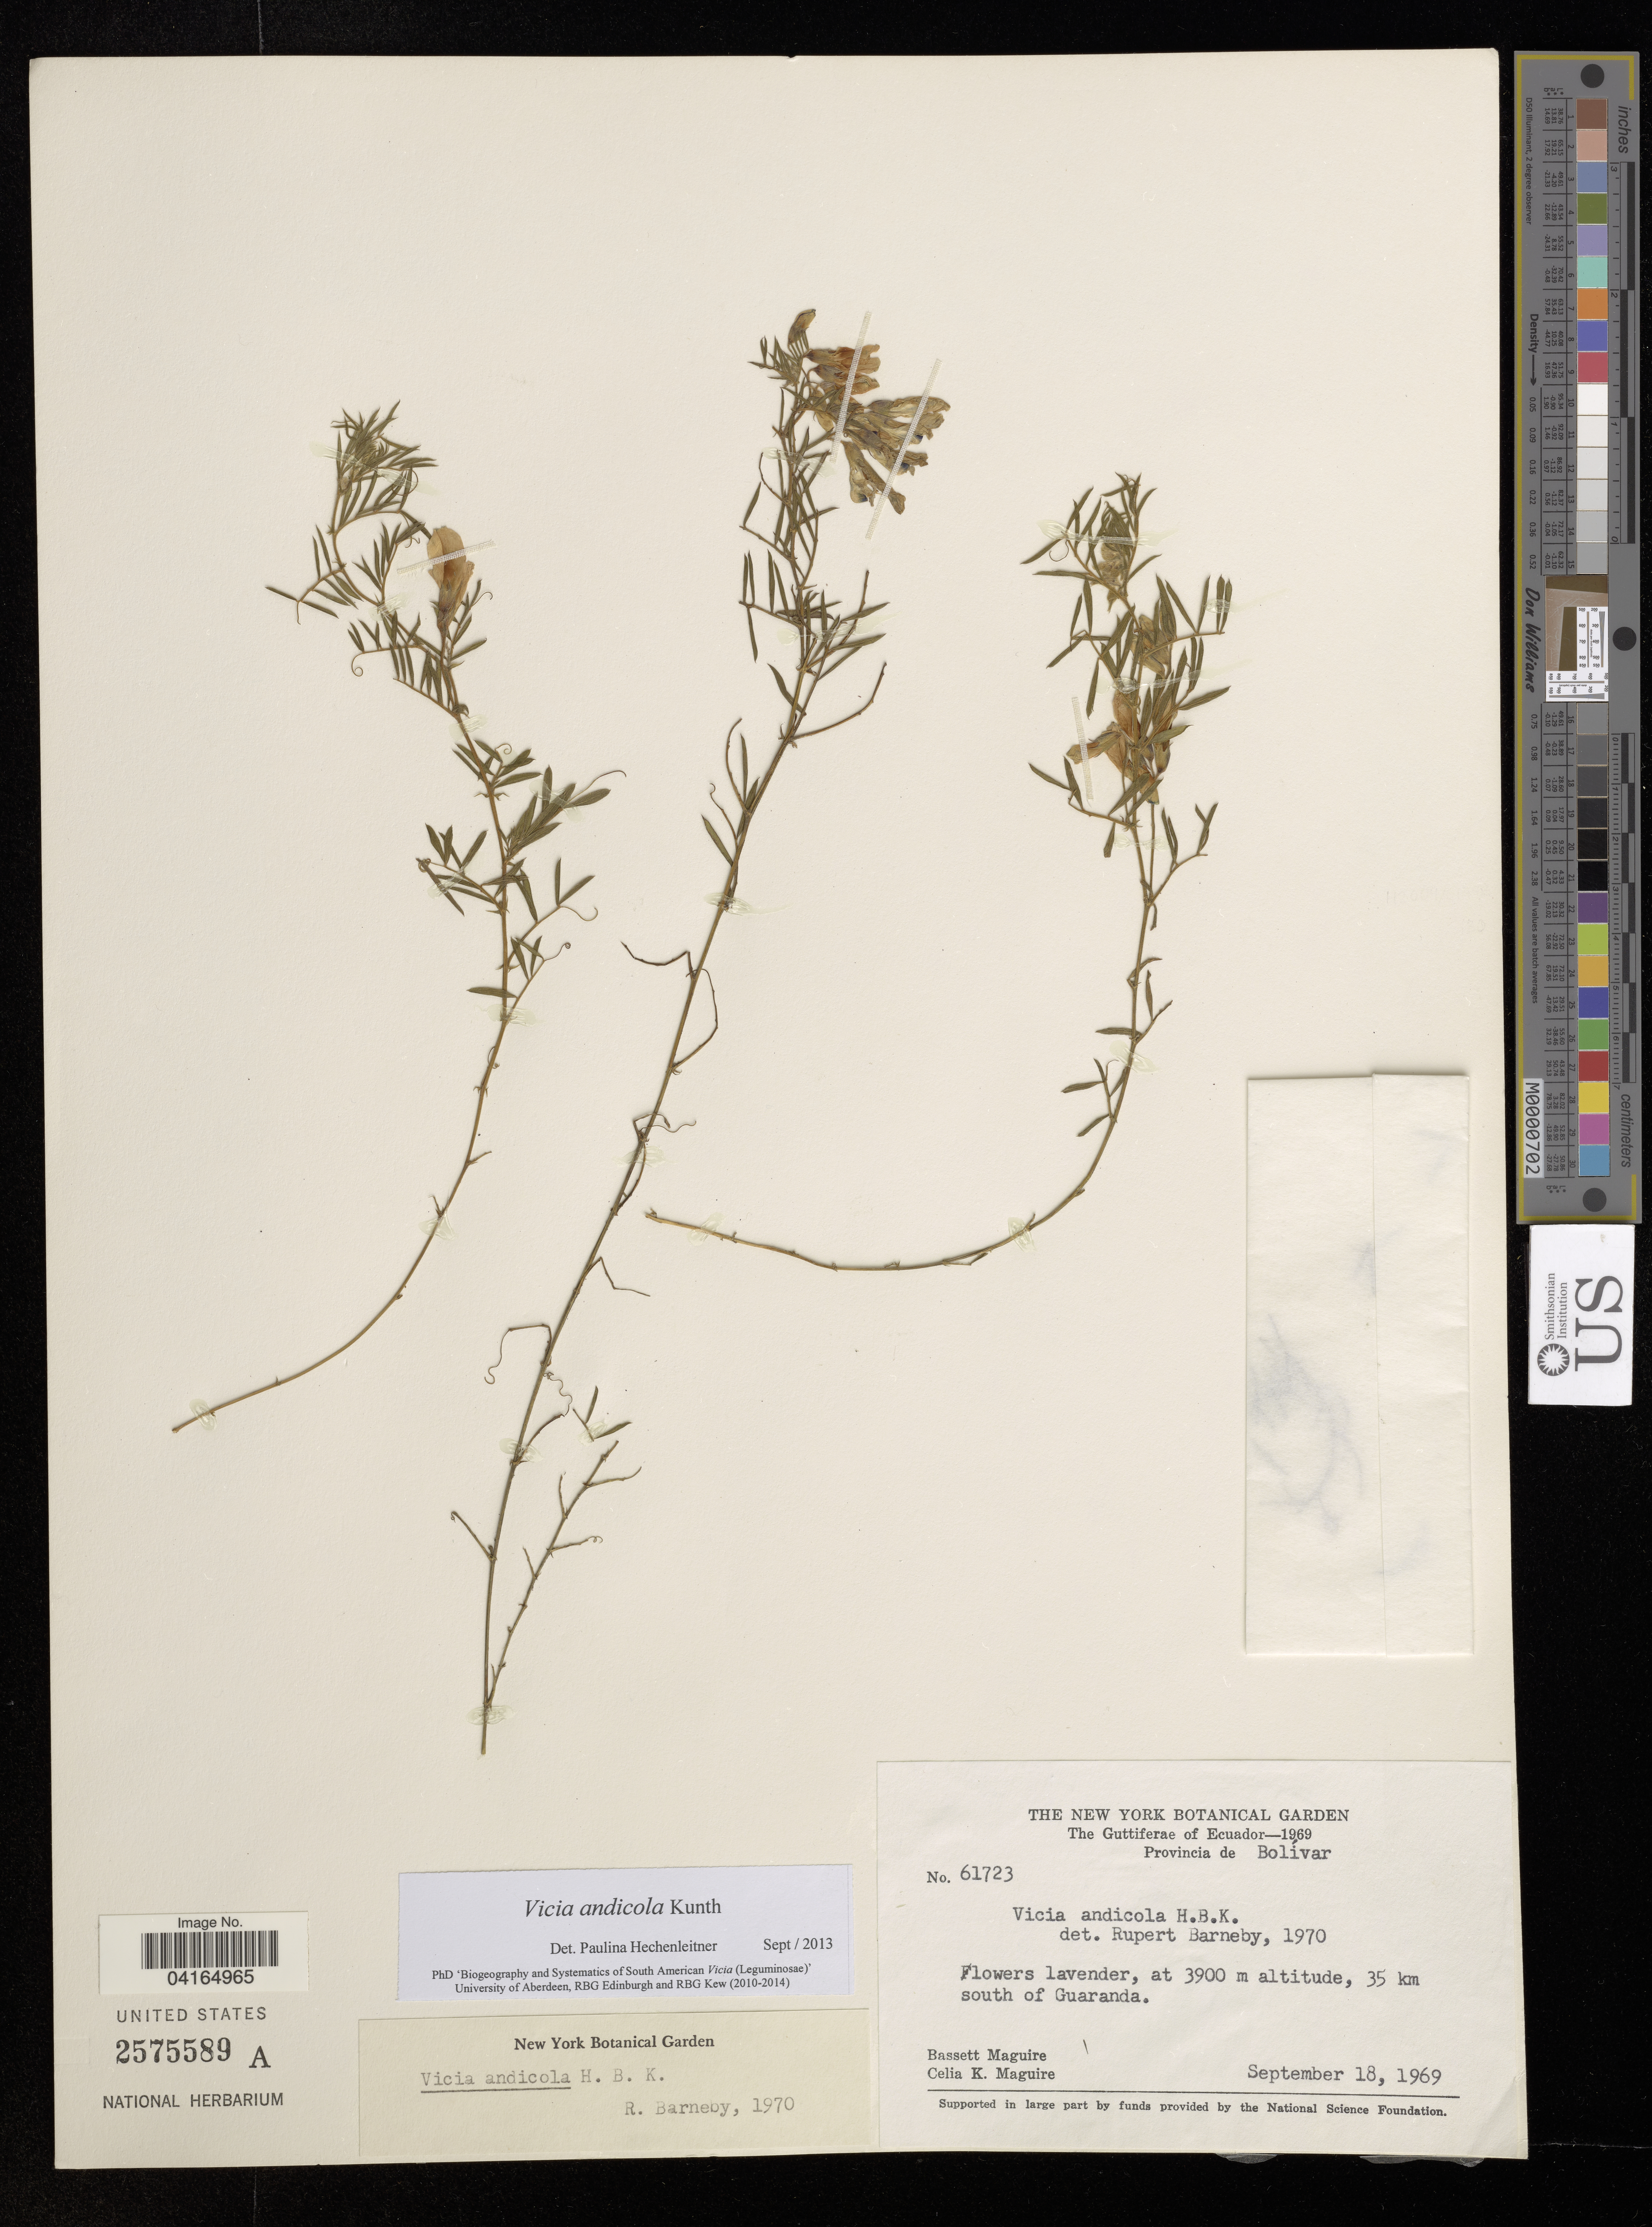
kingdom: Plantae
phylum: Tracheophyta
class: Magnoliopsida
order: Fabales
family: Fabaceae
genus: Vicia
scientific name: Vicia andicola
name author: Kunth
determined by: Hechenleitner, Paulina, RBG Edinburgh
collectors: B. Maguire & C. K. Maguire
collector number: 61723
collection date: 1969-09-18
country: Ecuador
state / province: Bolívar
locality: Provincia de Bolívar. 35 km south of Guaranda.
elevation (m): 3900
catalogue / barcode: US 2575589A